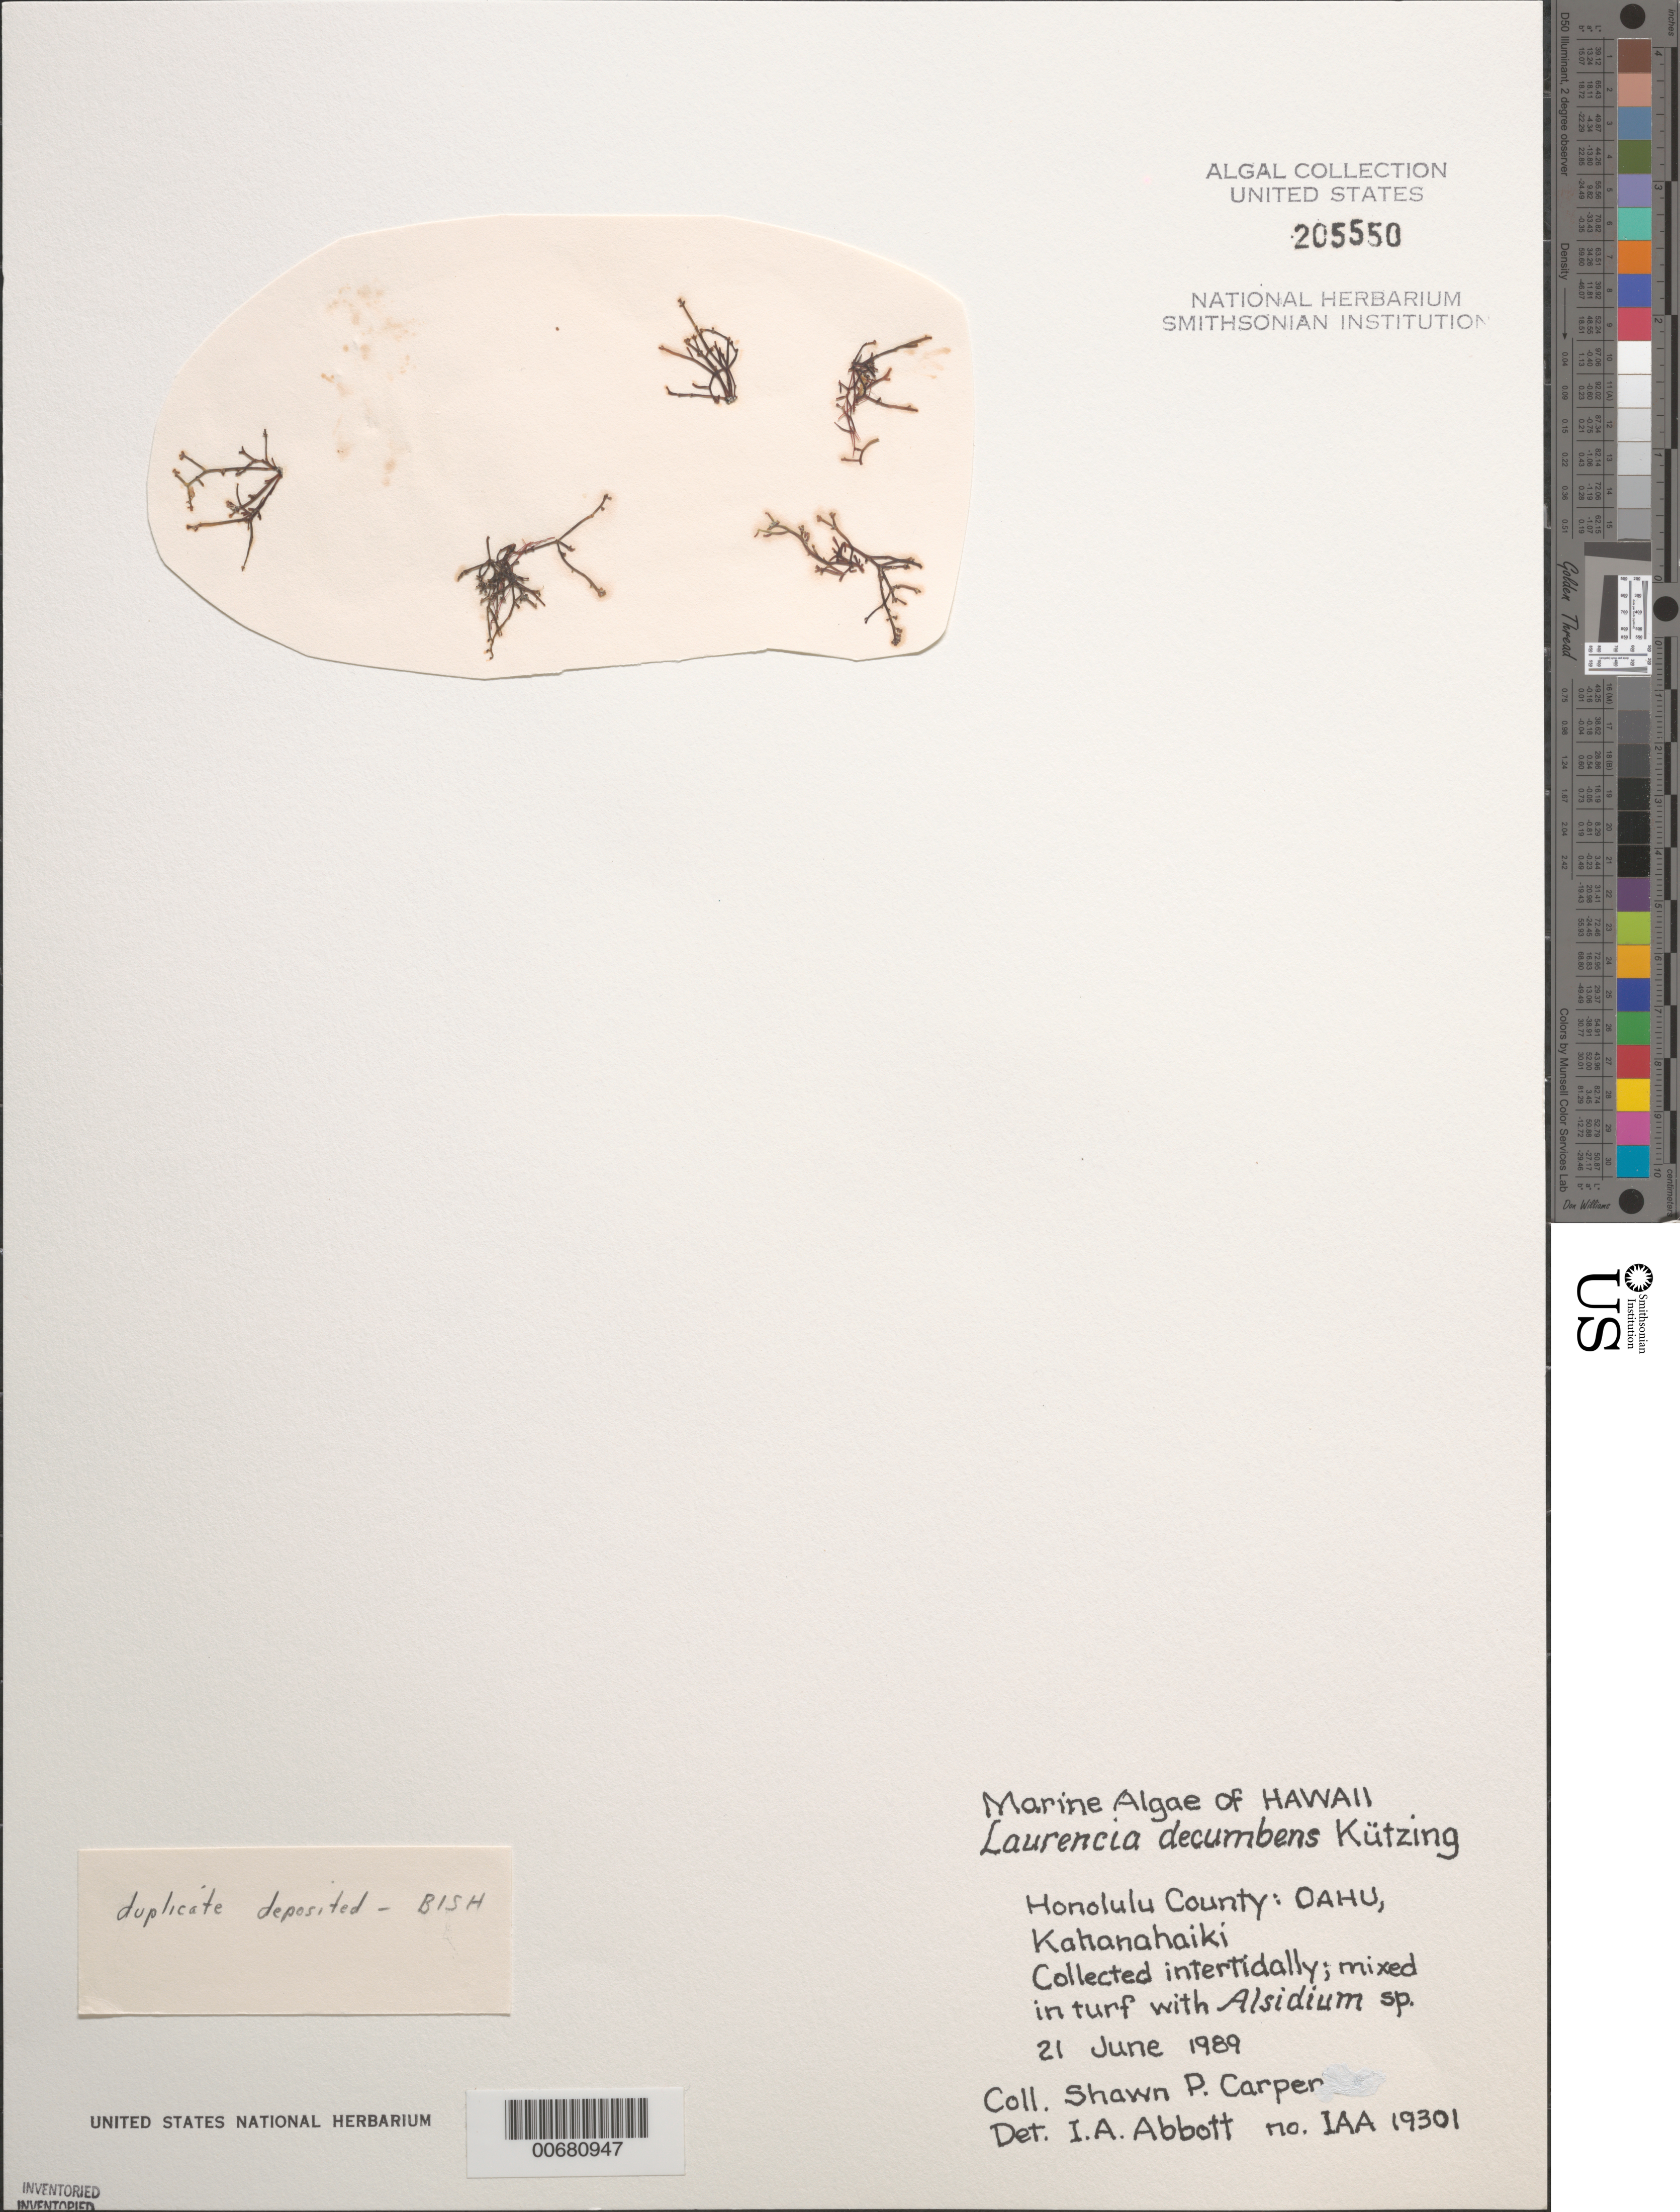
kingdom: Plantae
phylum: Rhodophyta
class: Florideophyceae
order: Ceramiales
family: Rhodomelaceae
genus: Laurencia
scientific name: Laurencia decumbens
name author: Kütz.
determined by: Abbott, Isabella A.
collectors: S. Carper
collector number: IAA 19301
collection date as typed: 21 Jun 1989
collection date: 1989-06-21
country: United States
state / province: Hawaii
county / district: Honolulu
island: Oahu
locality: Kahanahaiki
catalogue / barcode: US 205550